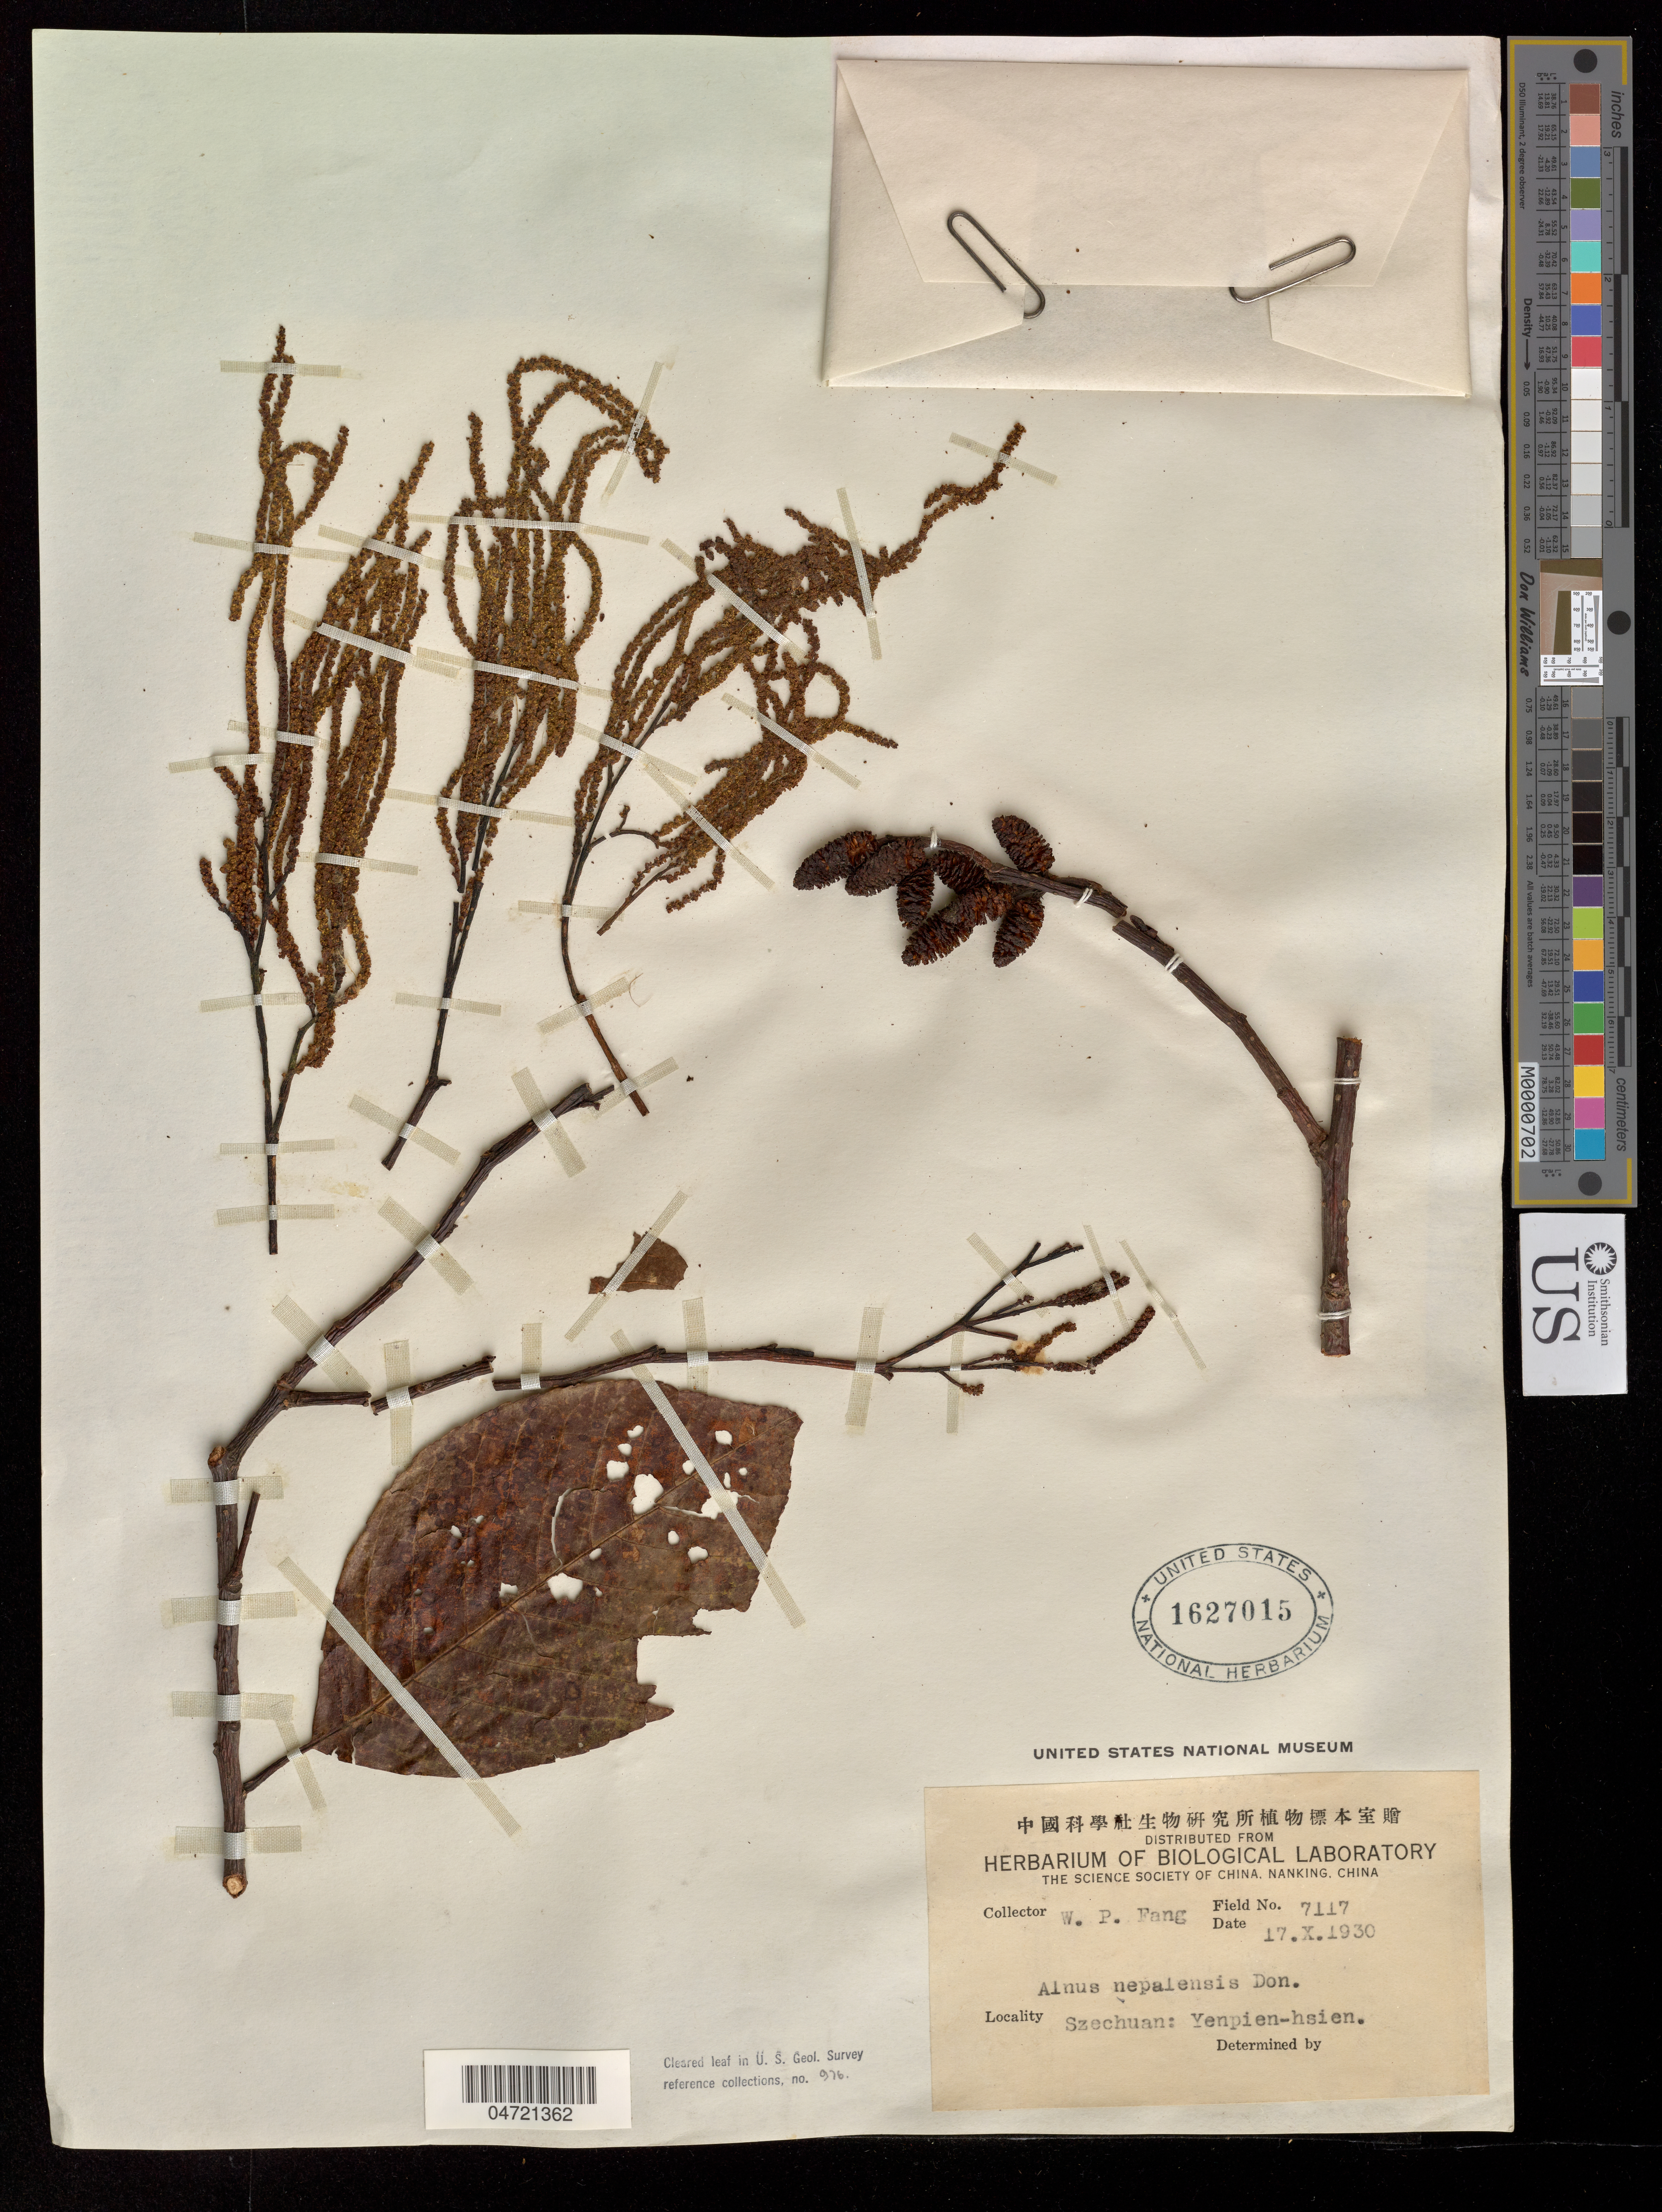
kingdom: Plantae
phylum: Tracheophyta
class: Magnoliopsida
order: Fagales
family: Betulaceae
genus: Alnus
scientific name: Alnus nepalensis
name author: D. Don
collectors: W. P. Fang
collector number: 7117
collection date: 1930-10-17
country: China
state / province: Sichuan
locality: Szechuan: Yenyuan-hsien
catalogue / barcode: US 1627015